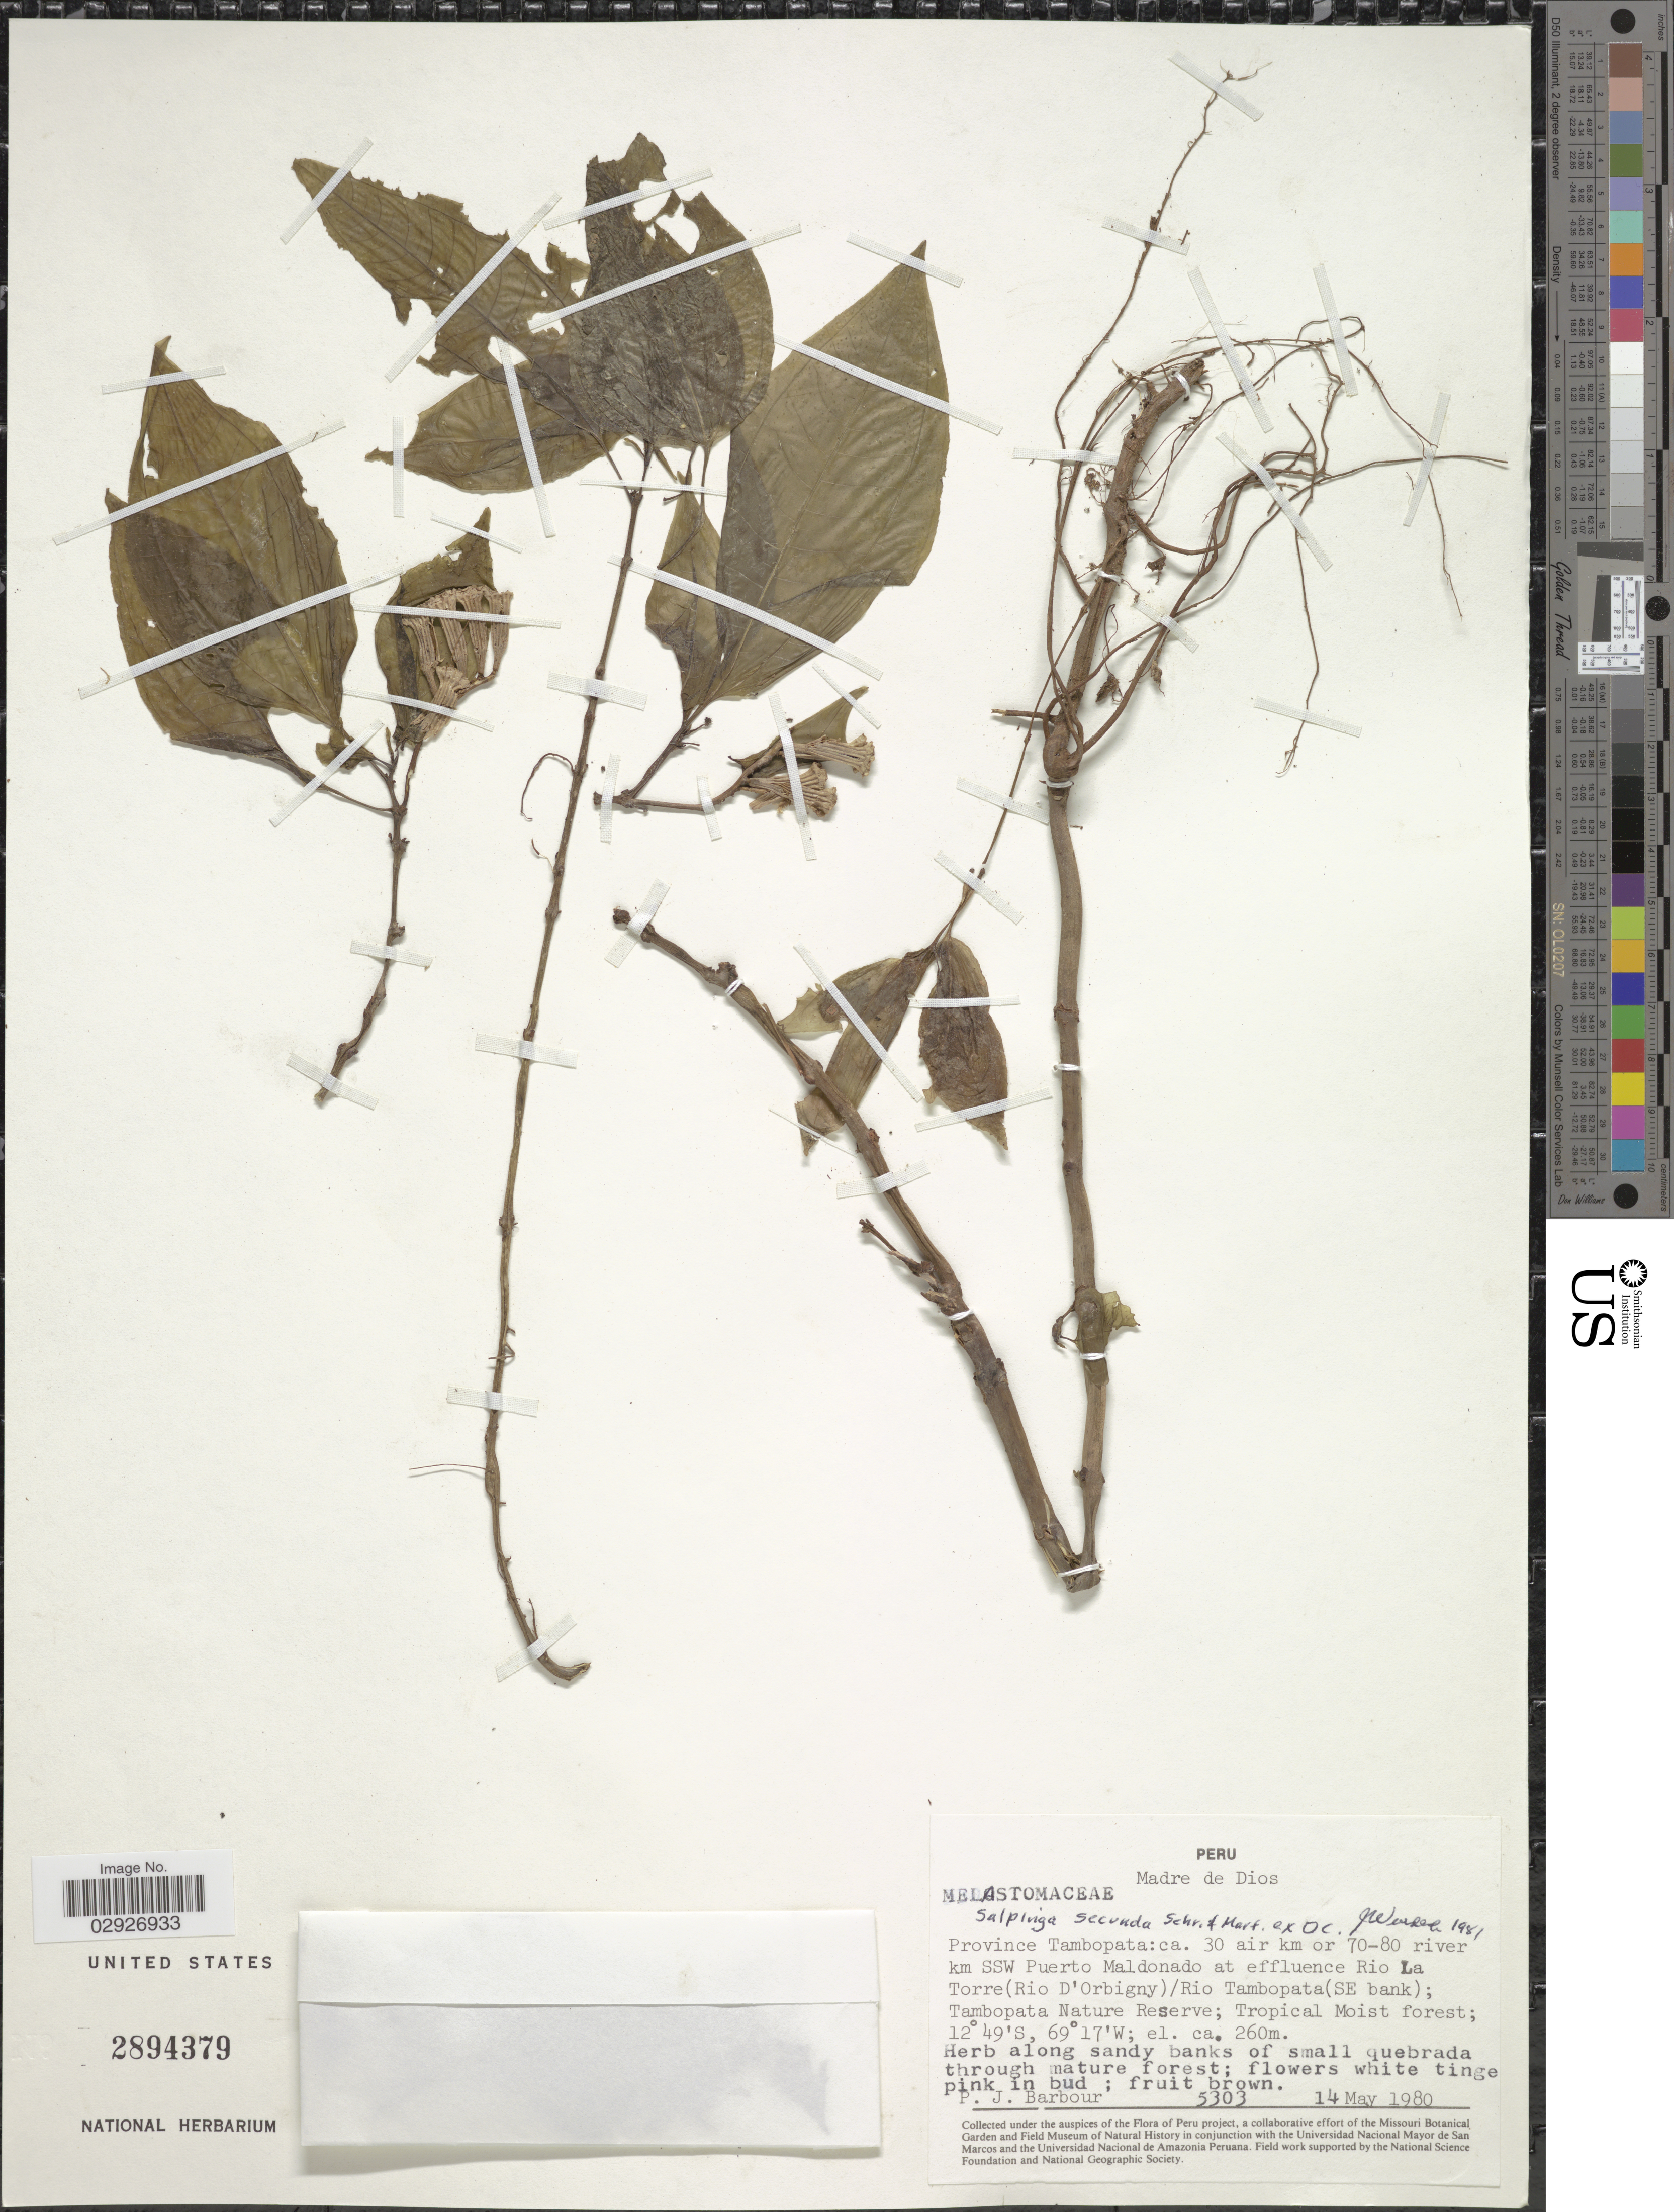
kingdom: Plantae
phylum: Tracheophyta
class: Magnoliopsida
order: Myrtales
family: Melastomataceae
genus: Salpinga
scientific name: Salpinga secunda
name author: Schrank & Mart. ex DC.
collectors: P. Barbour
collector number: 5303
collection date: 1980-05-14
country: Peru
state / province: Madre de Dios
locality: Province Tambopata: ca. 30 air km or 70-80 river km SSW Puerto Maldonado at effluence Rio La Torre (Rio D'Orbigny)/ Rio Tambopata (SE bank); Tambopata Nature Reserve; Tropical Moist forest.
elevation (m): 260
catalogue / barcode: US 2894379